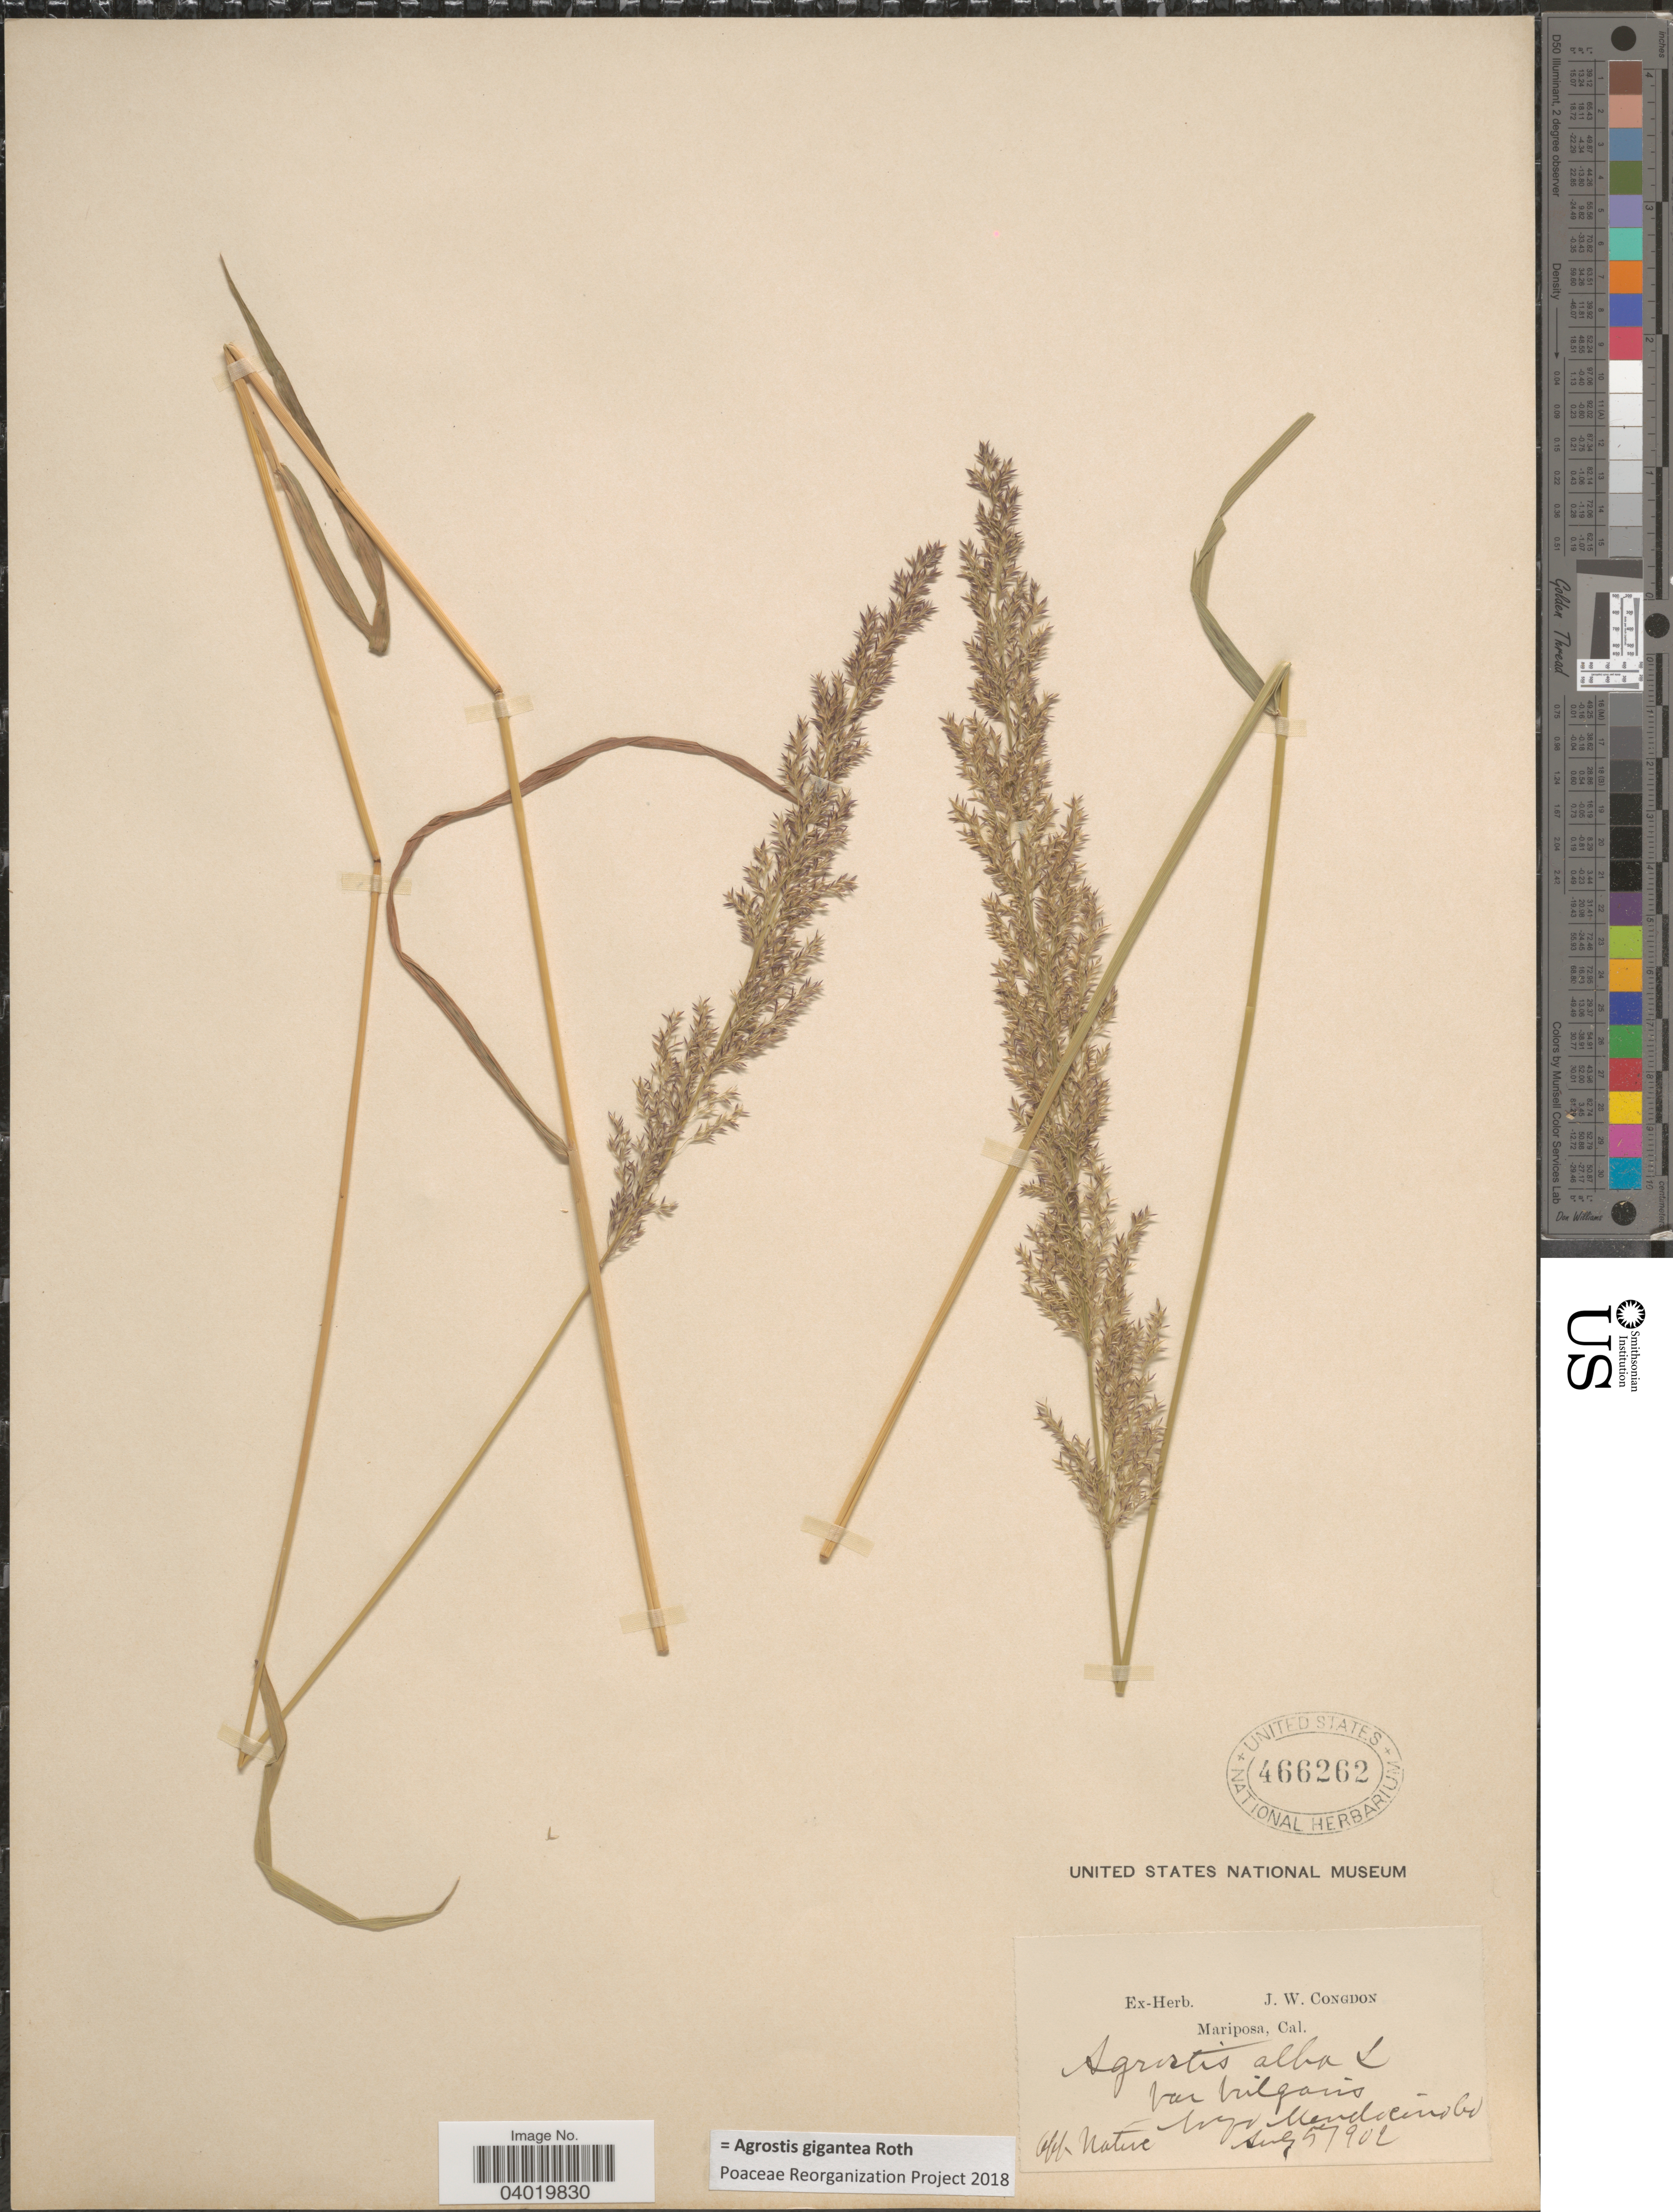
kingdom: Plantae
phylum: Tracheophyta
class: Liliopsida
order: Poales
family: Poaceae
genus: Agrostis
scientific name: Agrostis gigantea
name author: Roth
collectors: ex herb. J. W. Congdon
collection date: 1902-08-05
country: United States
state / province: California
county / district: Mendocino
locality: Mariposa. Inyo. Mendocino Co.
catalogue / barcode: US 466262